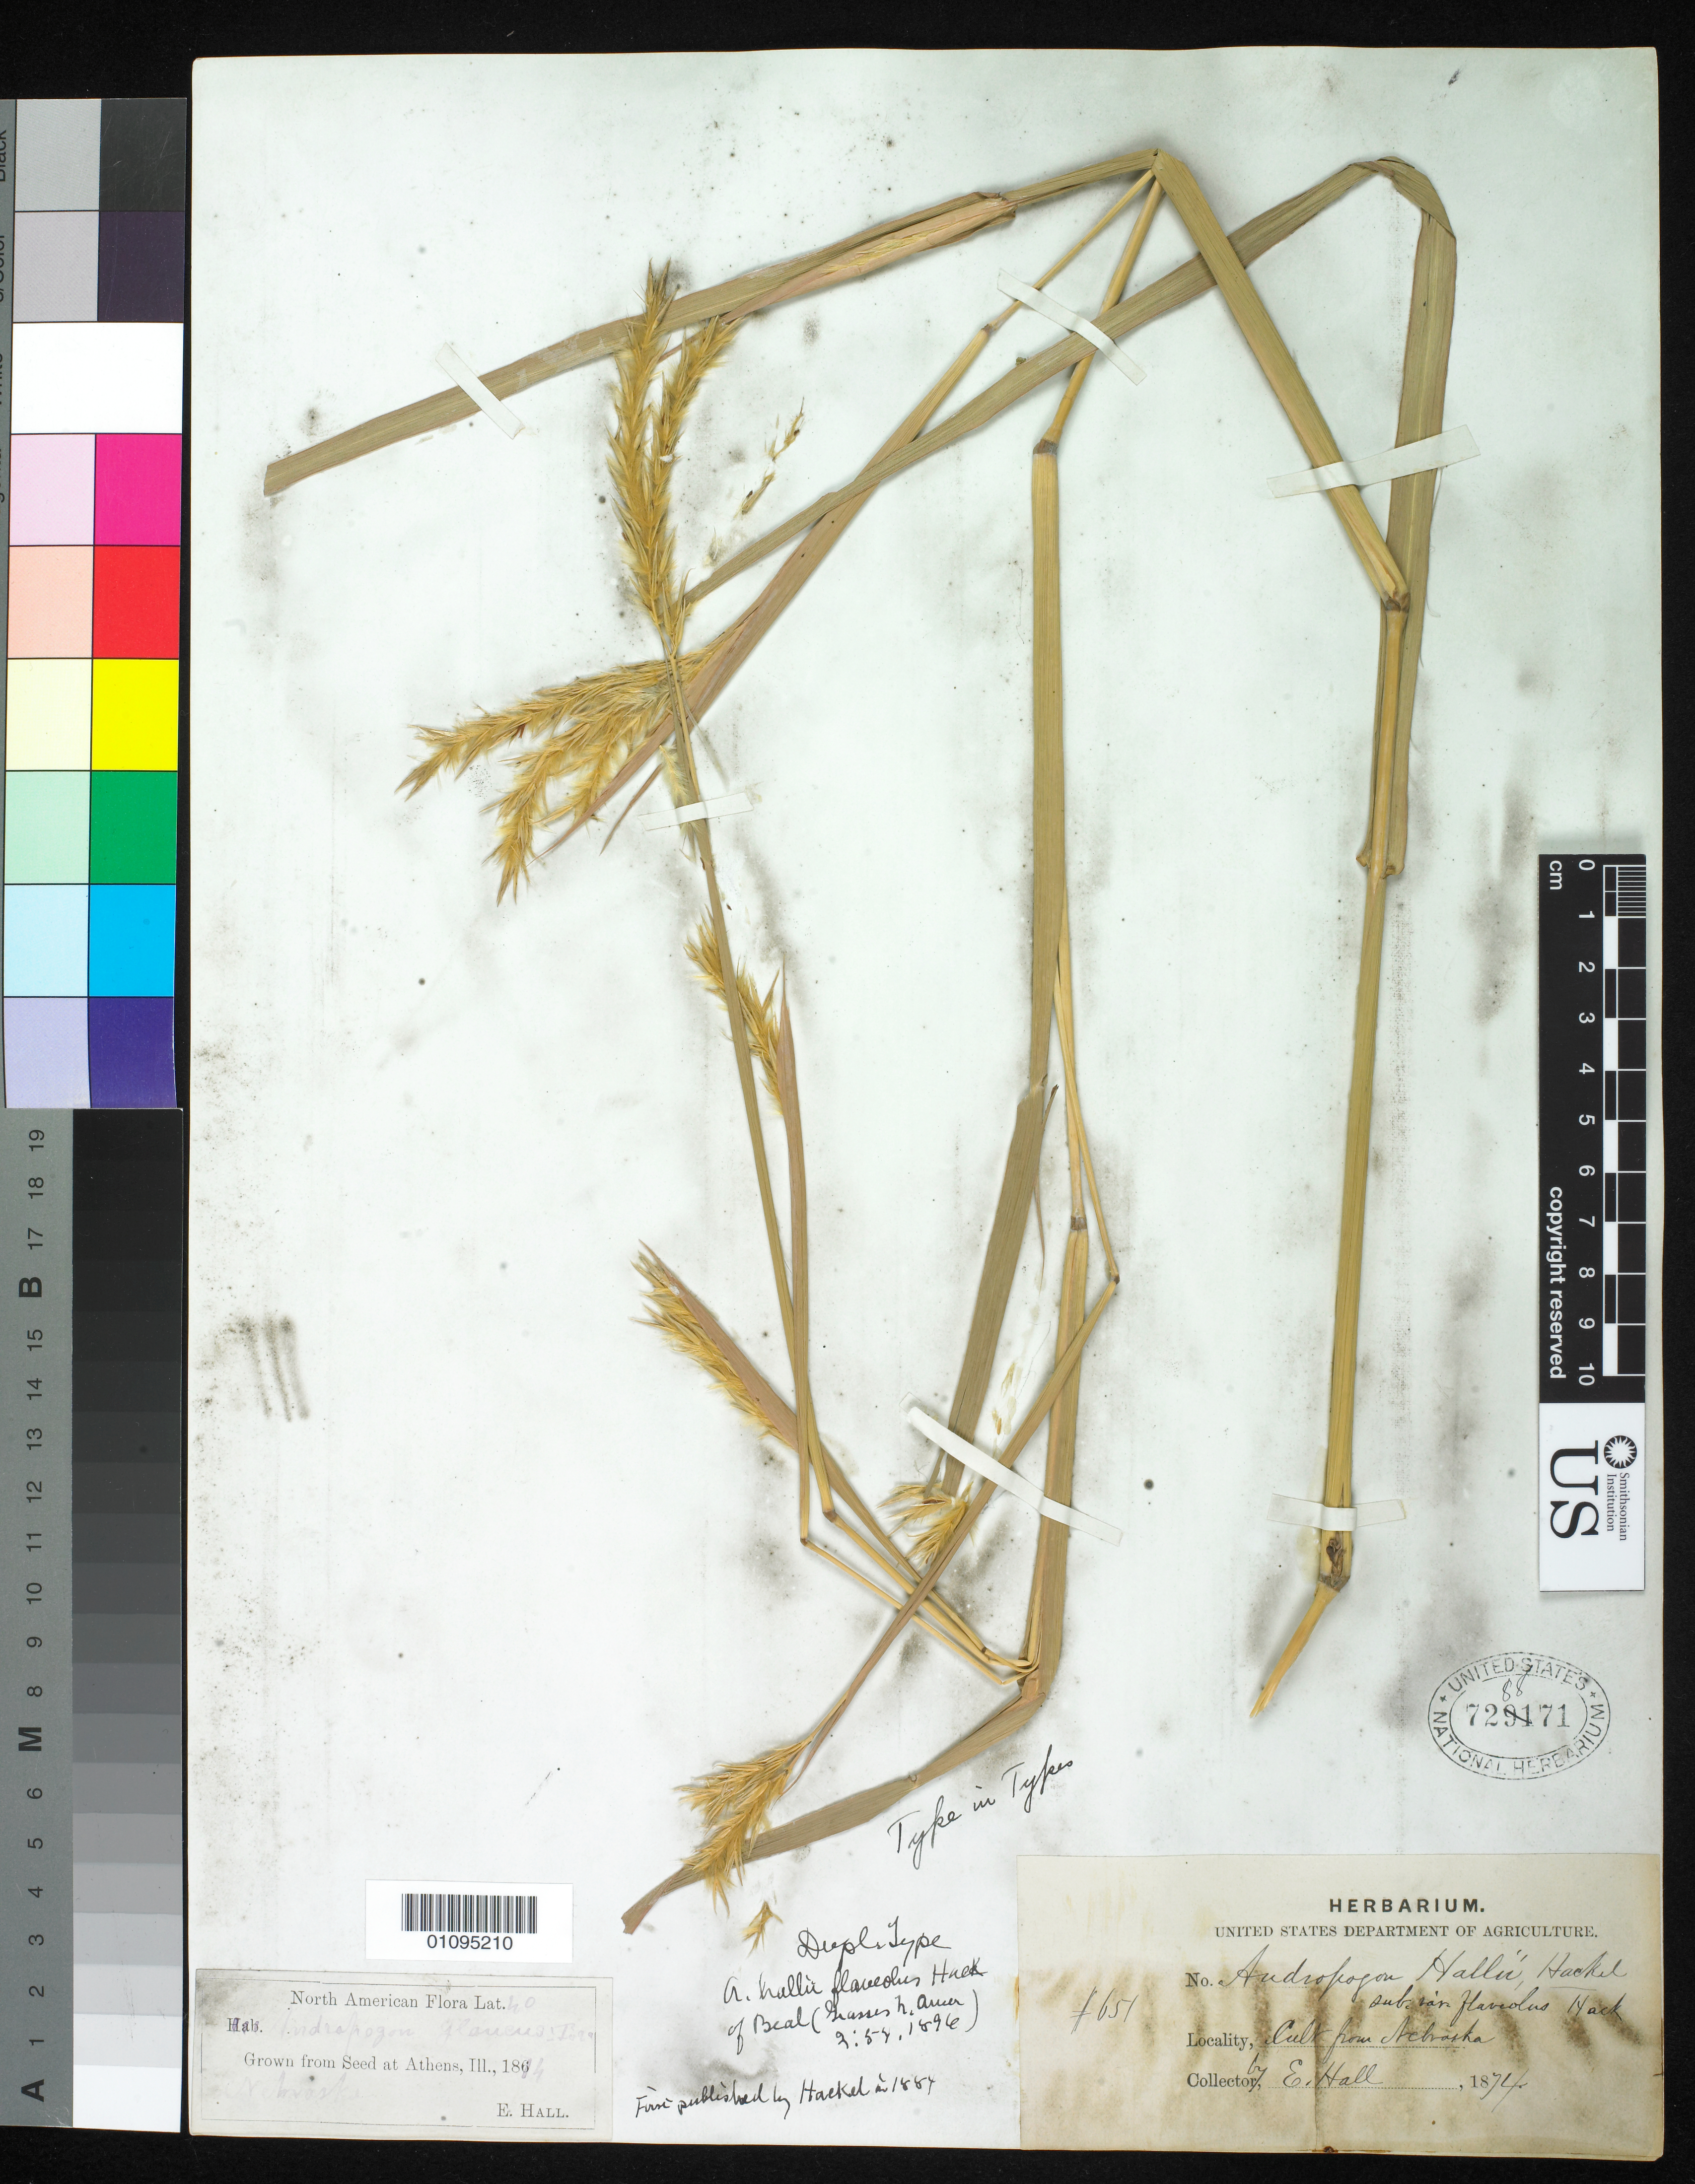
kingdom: Plantae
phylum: Tracheophyta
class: Liliopsida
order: Poales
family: Poaceae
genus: Andropogon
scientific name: Andropogon hallii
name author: Hack.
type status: Possible Type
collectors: E. Hall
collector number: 651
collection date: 1874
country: United States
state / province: Nebraska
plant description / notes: "Grown from seed at Athens, Ill., 1874." This specimen apparently made from cultivated plants, collected 1874 and is not type (although possibly original material); protologue cites type collected 1862.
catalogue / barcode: US 728871